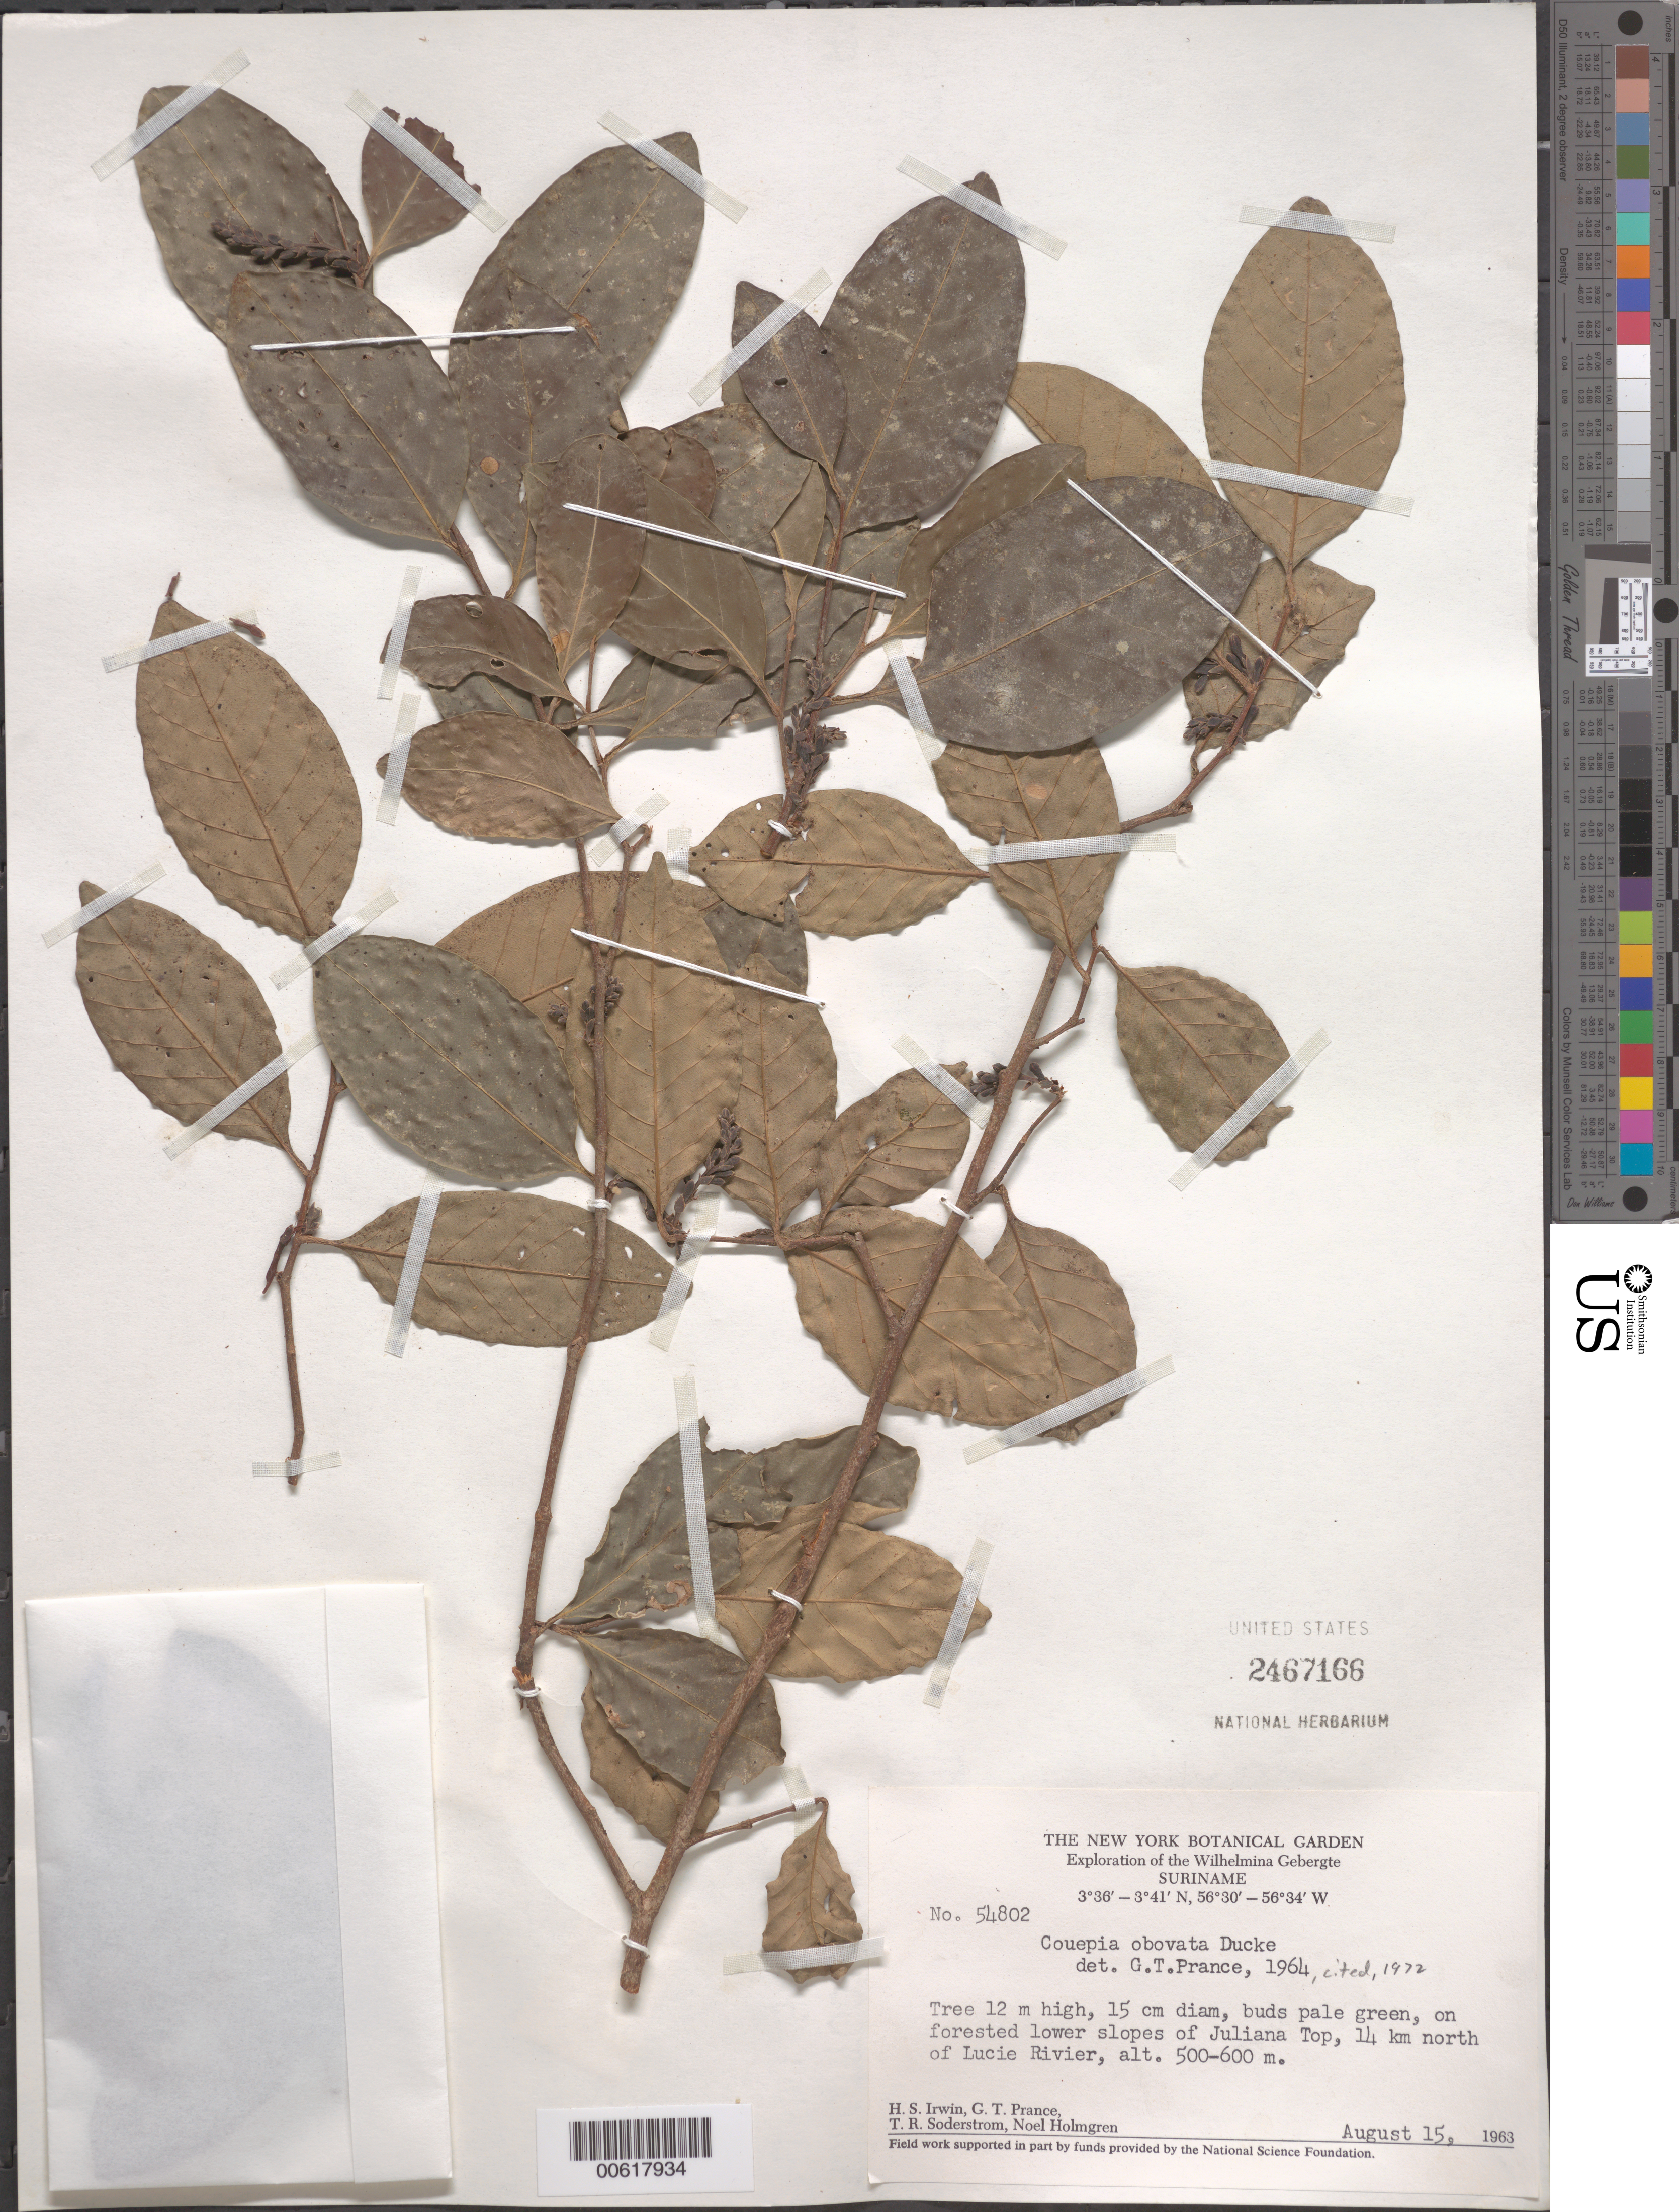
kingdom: Plantae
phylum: Tracheophyta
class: Magnoliopsida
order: Malpighiales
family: Chrysobalanaceae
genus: Couepia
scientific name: Couepia obovata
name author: Ducke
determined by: Prance, G. T.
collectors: H. Irwin, G. T. Prance, T. R. Soderstrom & N. H. Holmgren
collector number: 54802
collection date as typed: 15-Aug-63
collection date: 1963-08-15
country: Suriname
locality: Juliana Top, 14 km N of Lucie R., Wilhelmina Gebergte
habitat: Forested lower slopes of Juliana Top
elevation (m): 500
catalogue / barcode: US 2467166